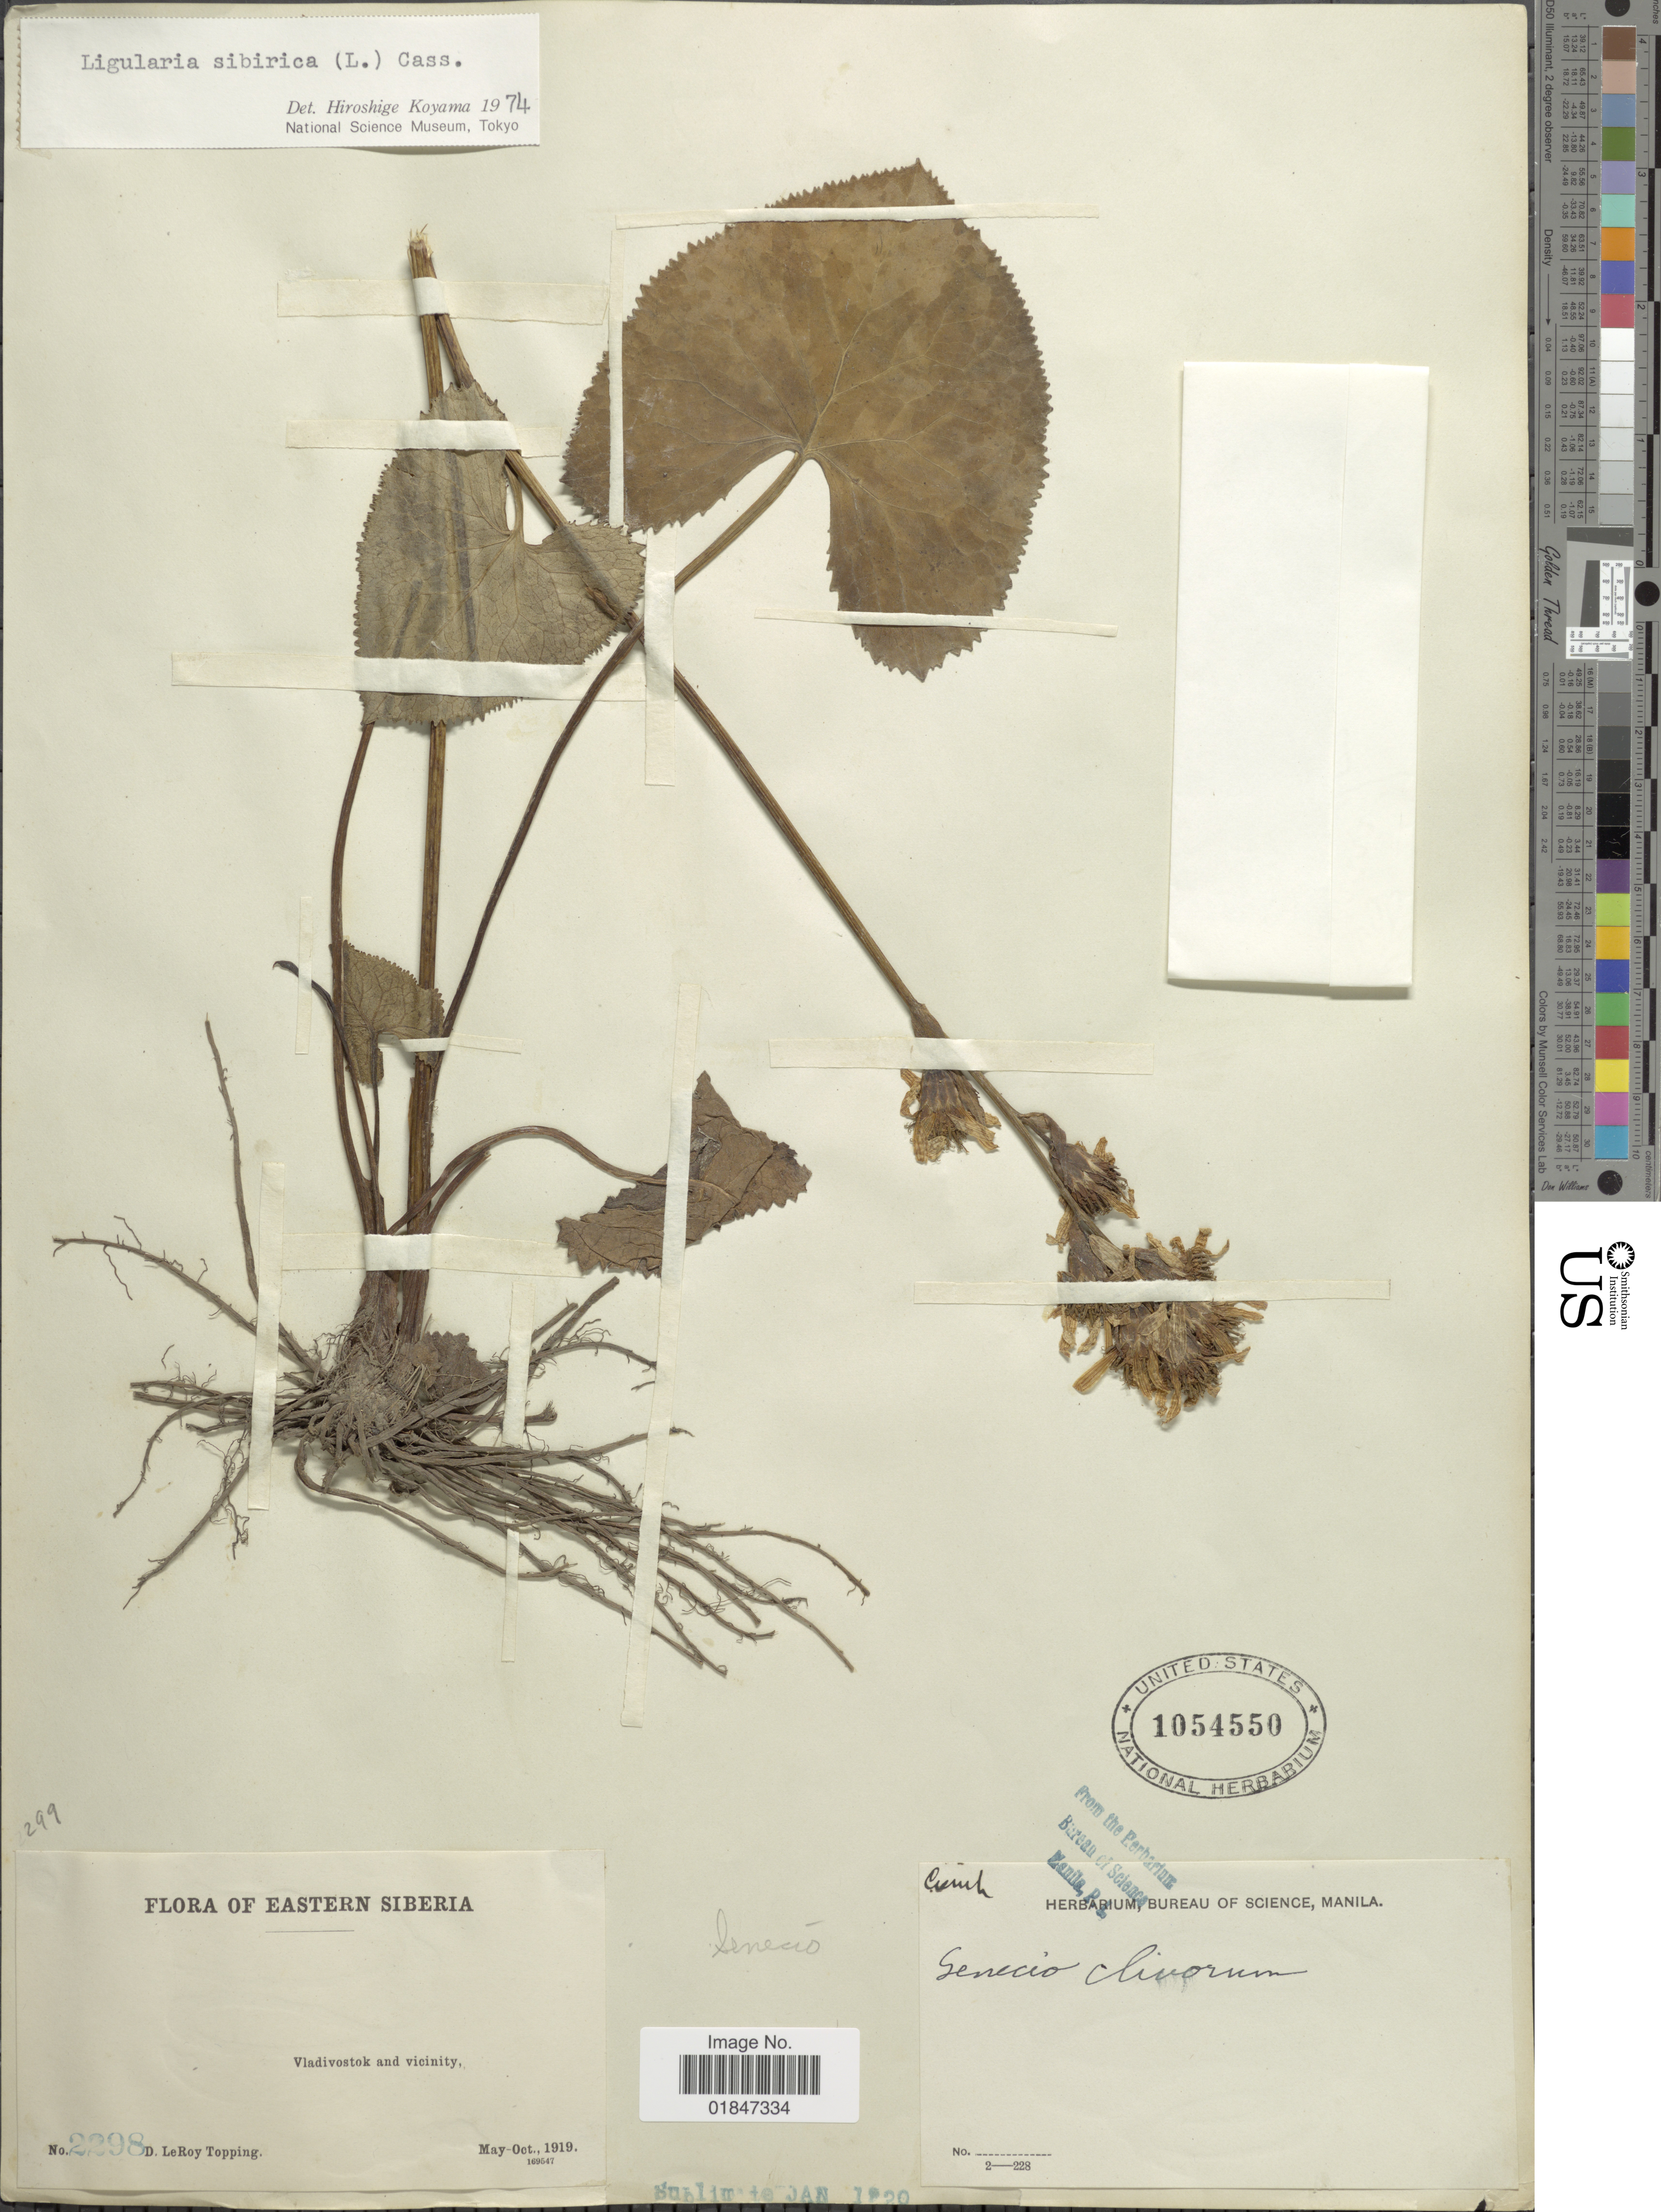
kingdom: Plantae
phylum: Tracheophyta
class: Magnoliopsida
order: Asterales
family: Asteraceae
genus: Ligularia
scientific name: Ligularia sibirica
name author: (L.) Cass.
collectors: D. L. Topping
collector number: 2298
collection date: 1919-05/1919-10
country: Russian Federation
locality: Eastern Siberia, Vladivostok and vicinity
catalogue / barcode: US 1054550